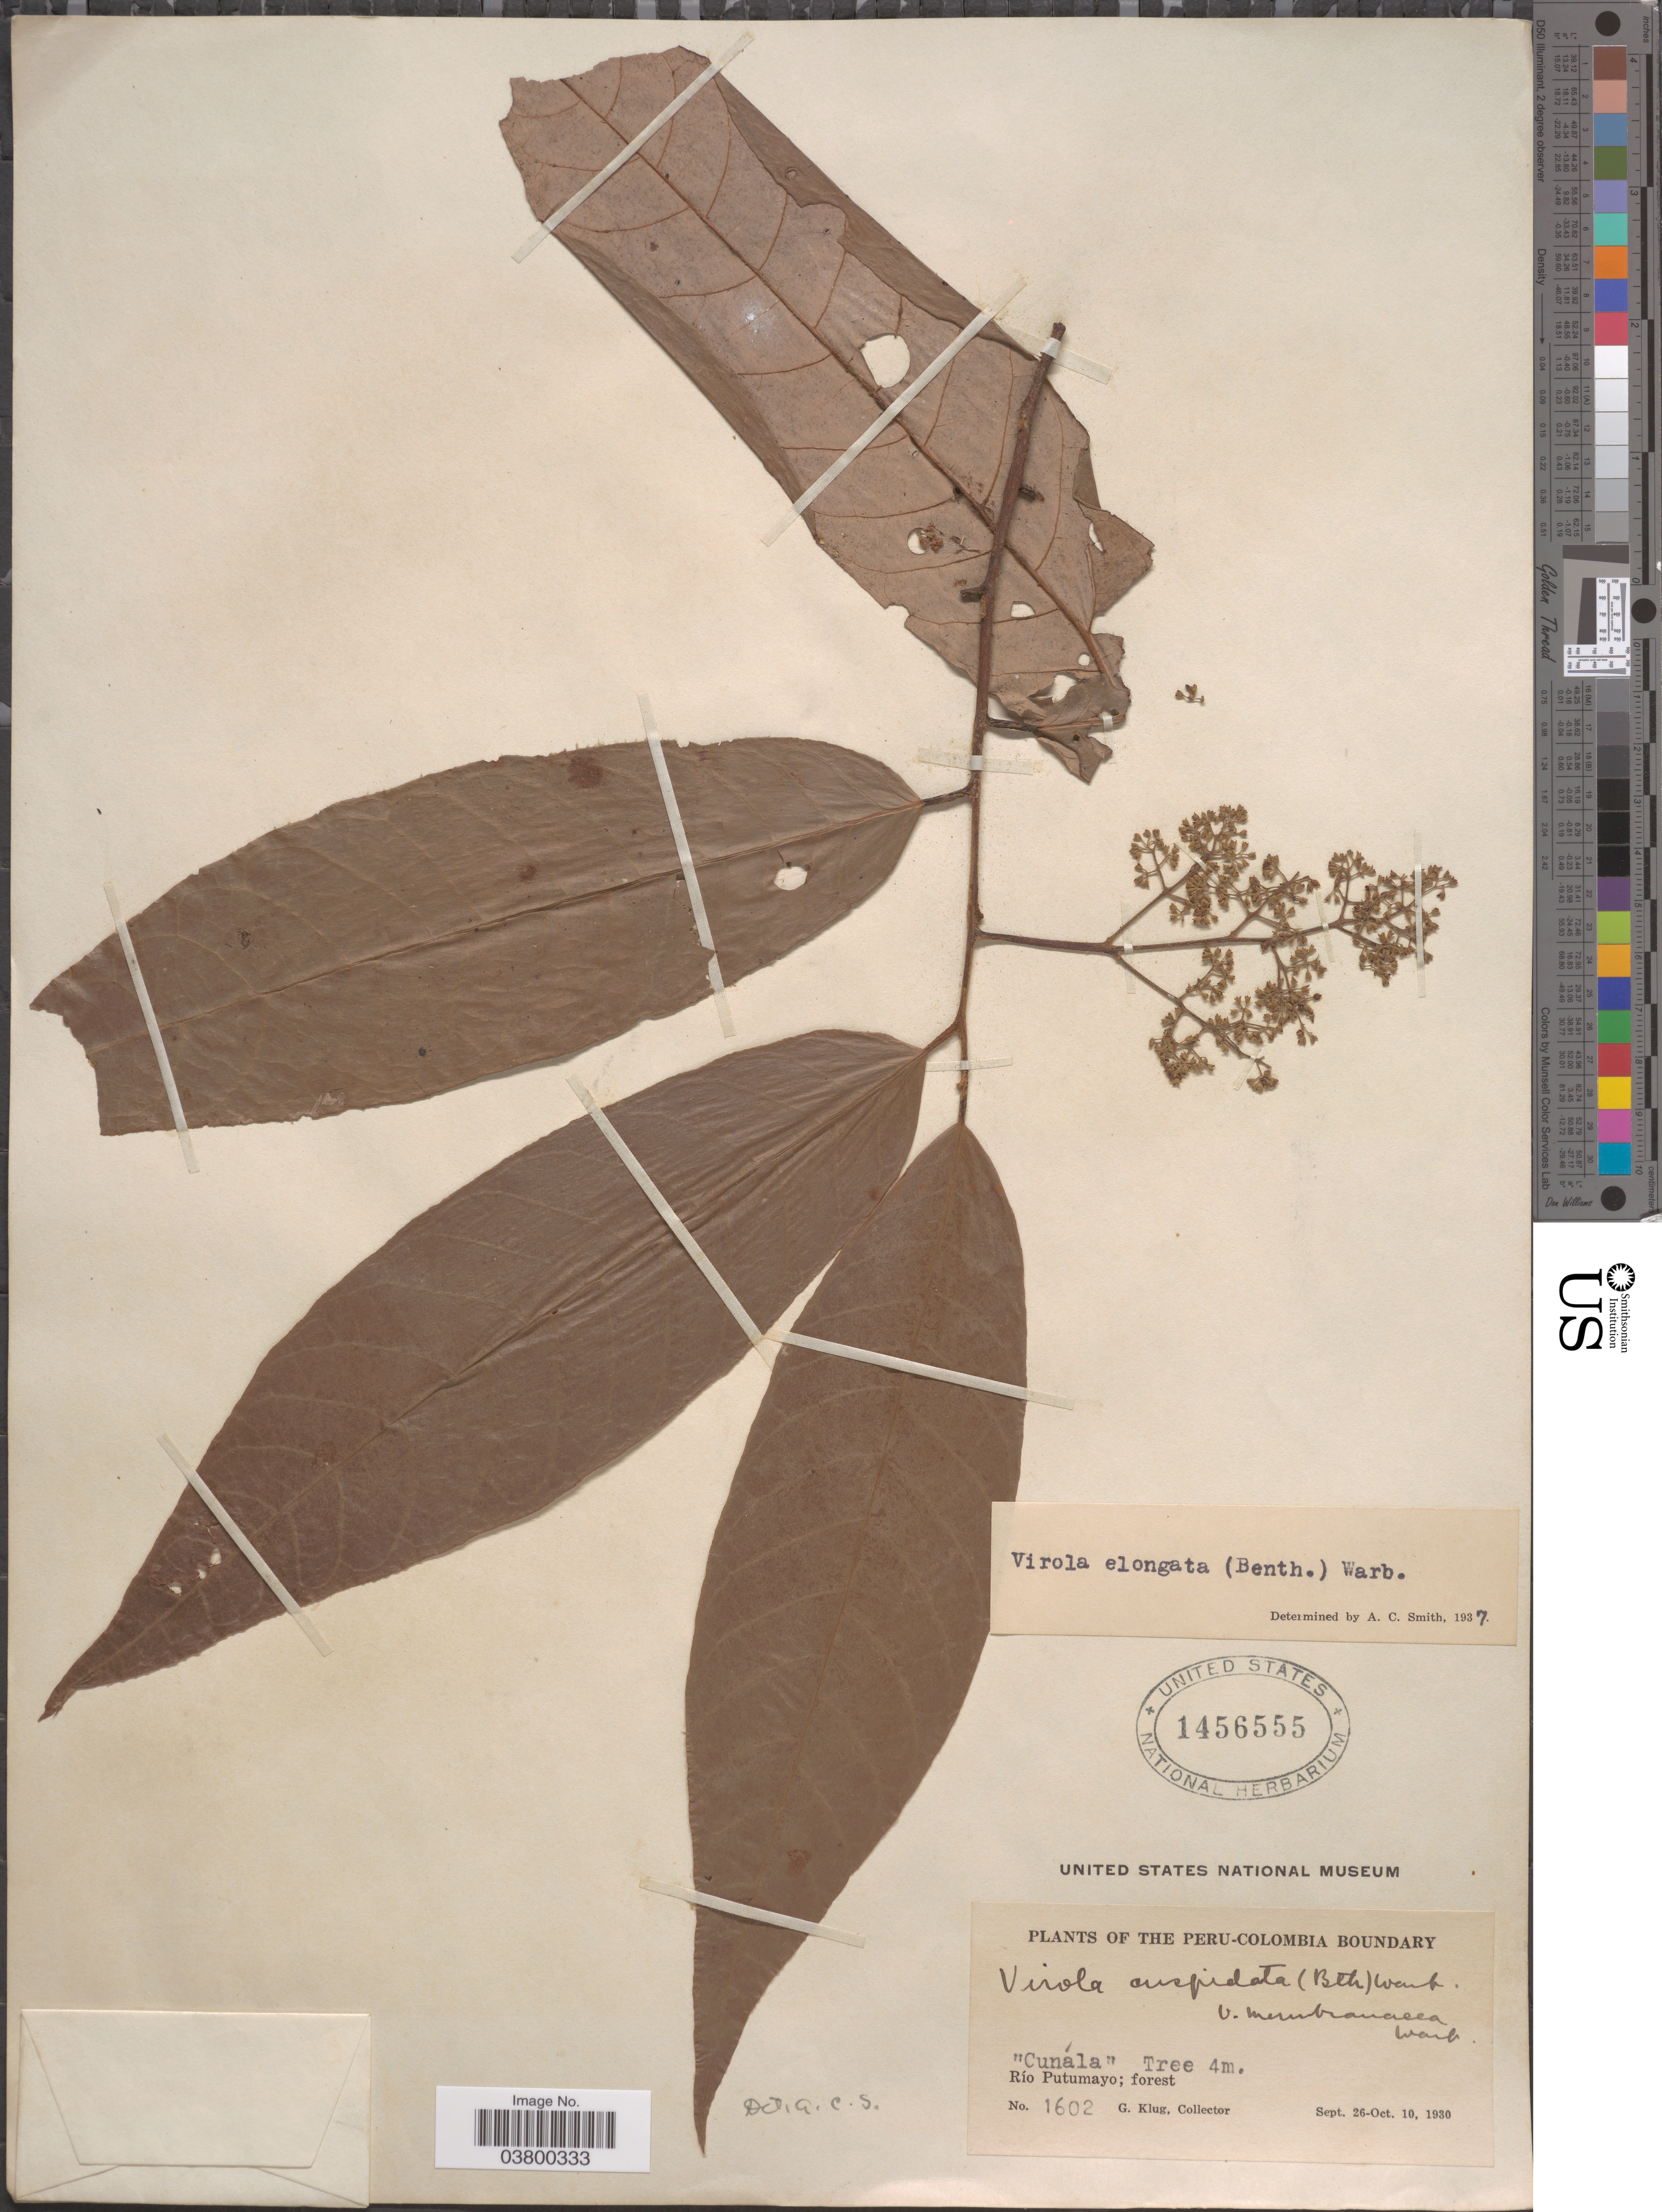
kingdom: Plantae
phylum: Tracheophyta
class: Magnoliopsida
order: Magnoliales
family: Myristicaceae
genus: Virola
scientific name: Virola elongata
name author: (Benth.) Warb.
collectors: G. Klug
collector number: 1602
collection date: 1930-09-26/1930-10-10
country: Colombia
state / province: Putumayo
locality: The Peru-Colombia Boundary. [unsure placement] Río Putumayo.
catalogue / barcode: US 1456555